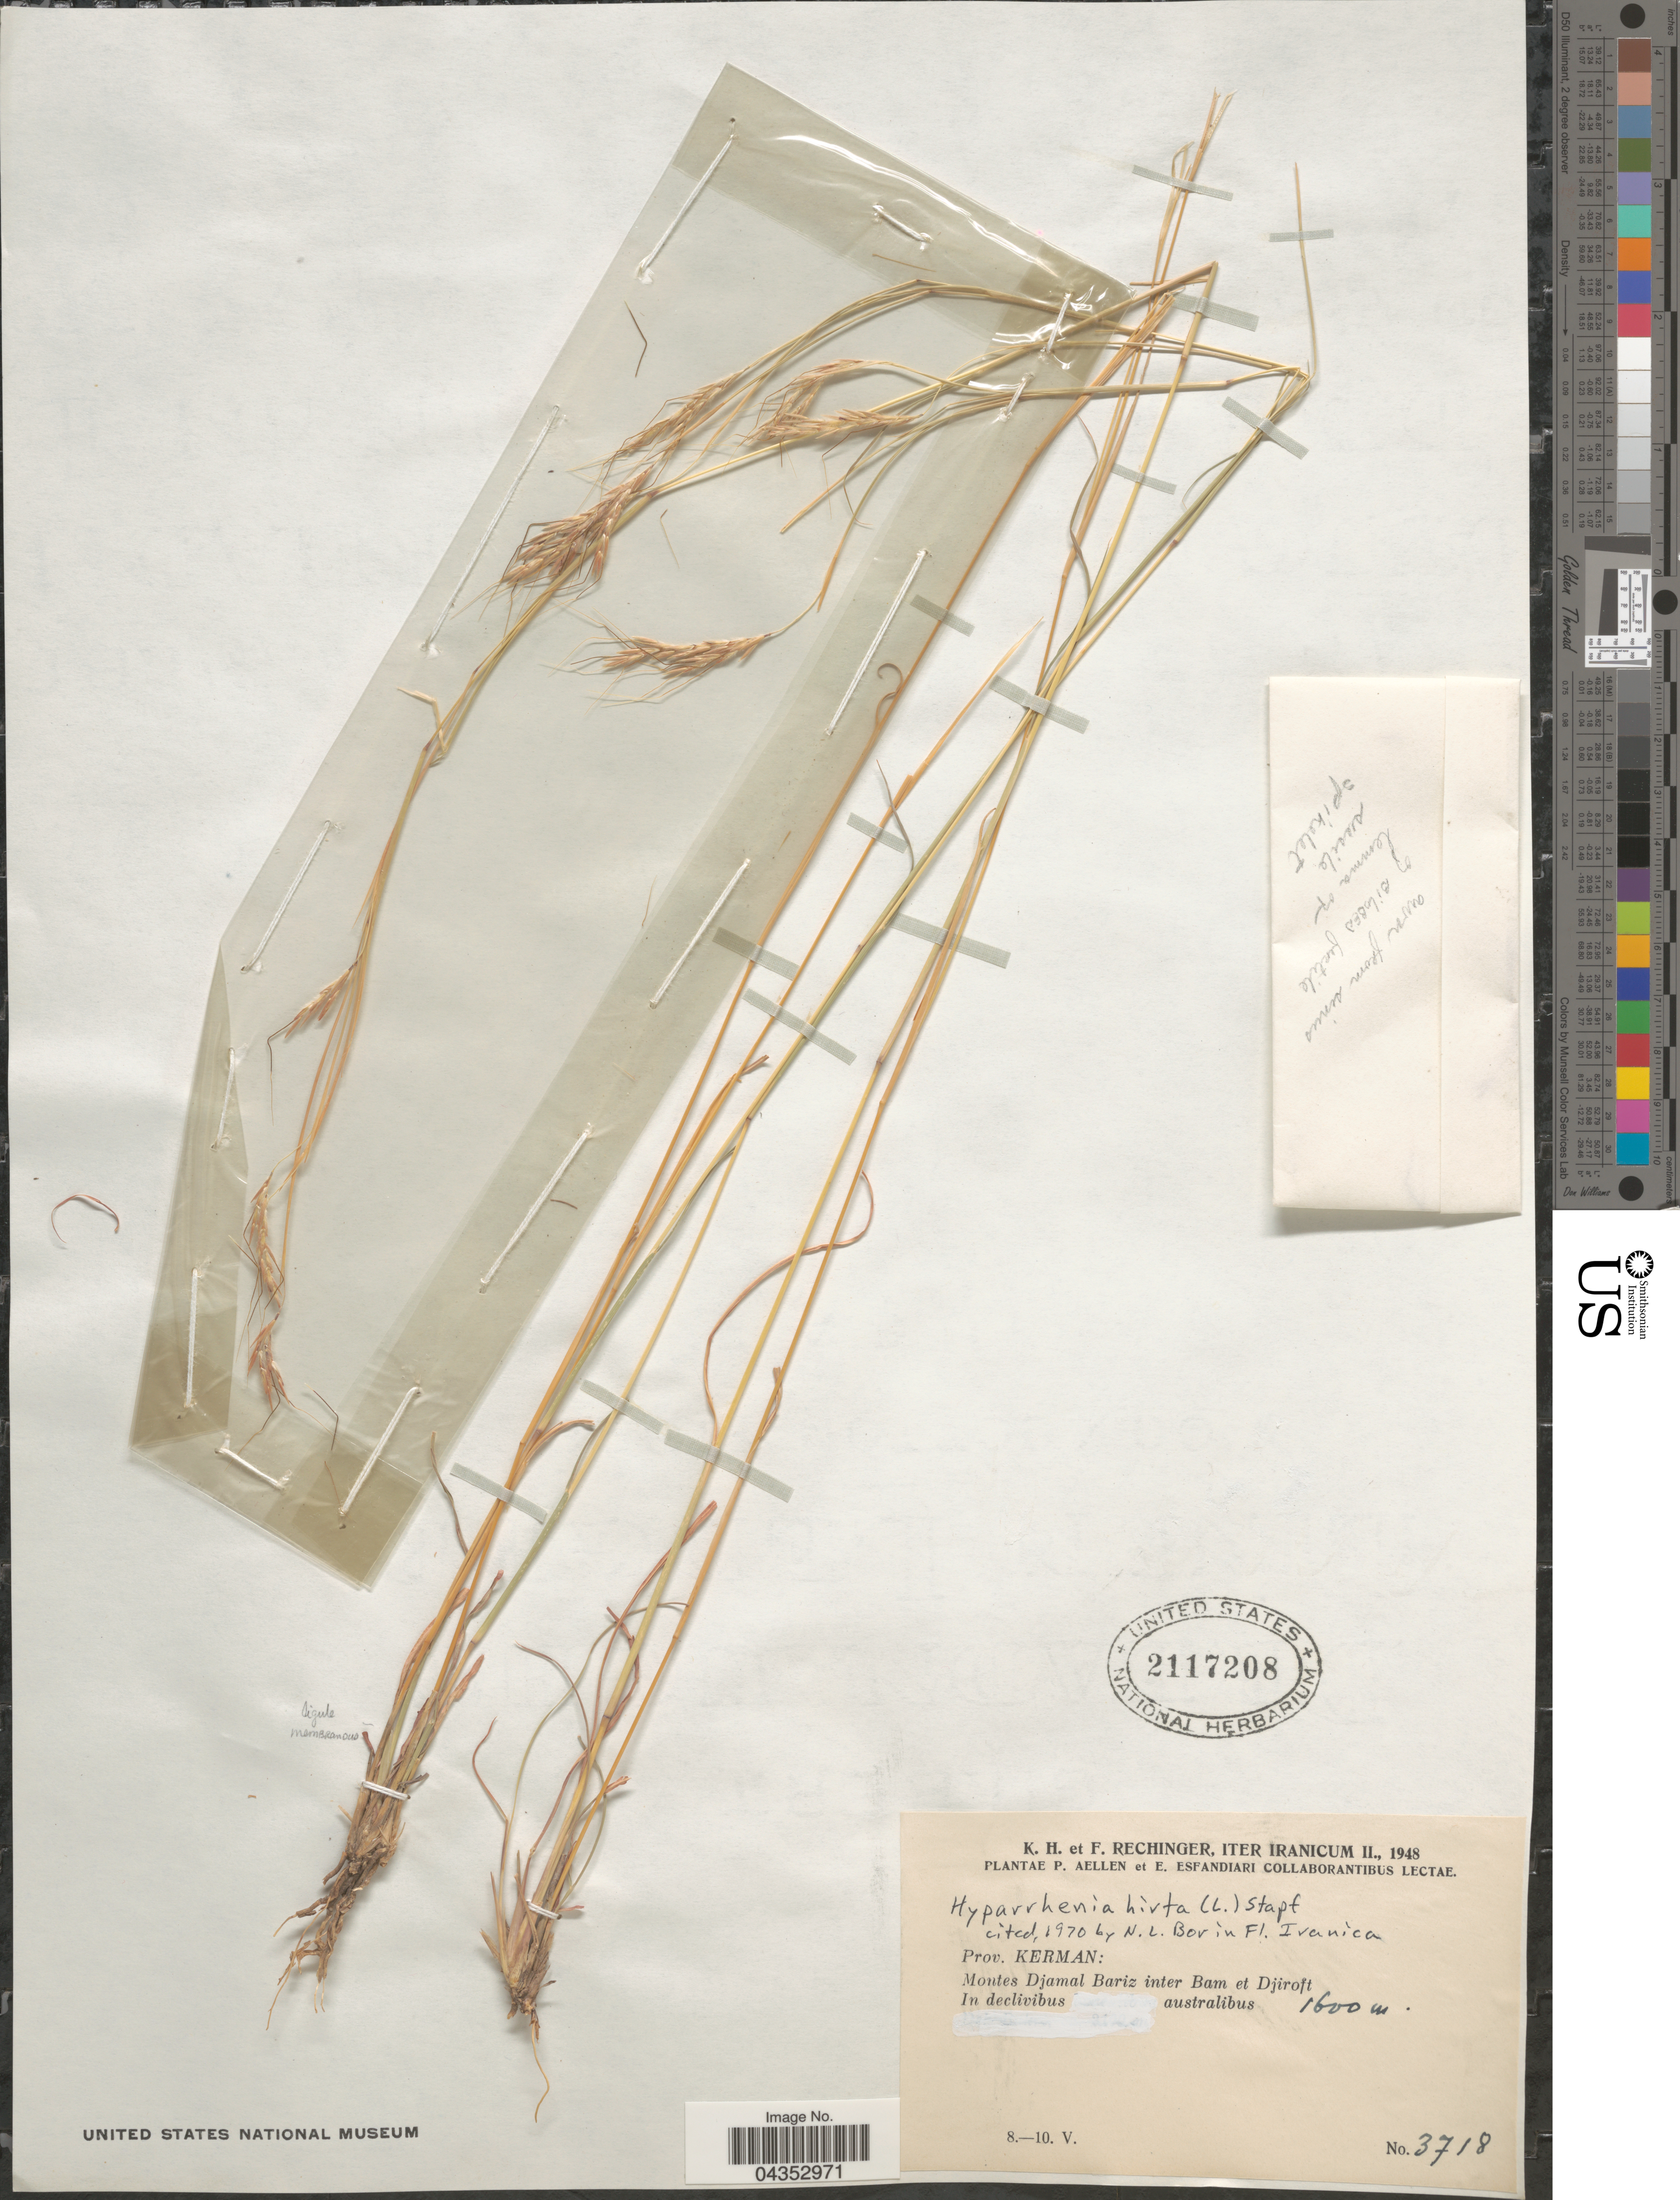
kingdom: Plantae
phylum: Tracheophyta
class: Liliopsida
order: Poales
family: Poaceae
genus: Hyparrhenia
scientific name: Hyparrhenia hirta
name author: (L.) Stapf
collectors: K. H. Rechinger & F. Rechinger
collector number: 3718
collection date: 1948-05-08/1948-05-10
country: Iran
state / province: Kerman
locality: Iter Iranicum II., 1948. Montes Djamal Bariz inter Bam et Djiroft. In declivibus australibus.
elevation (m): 1600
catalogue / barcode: US 2117208